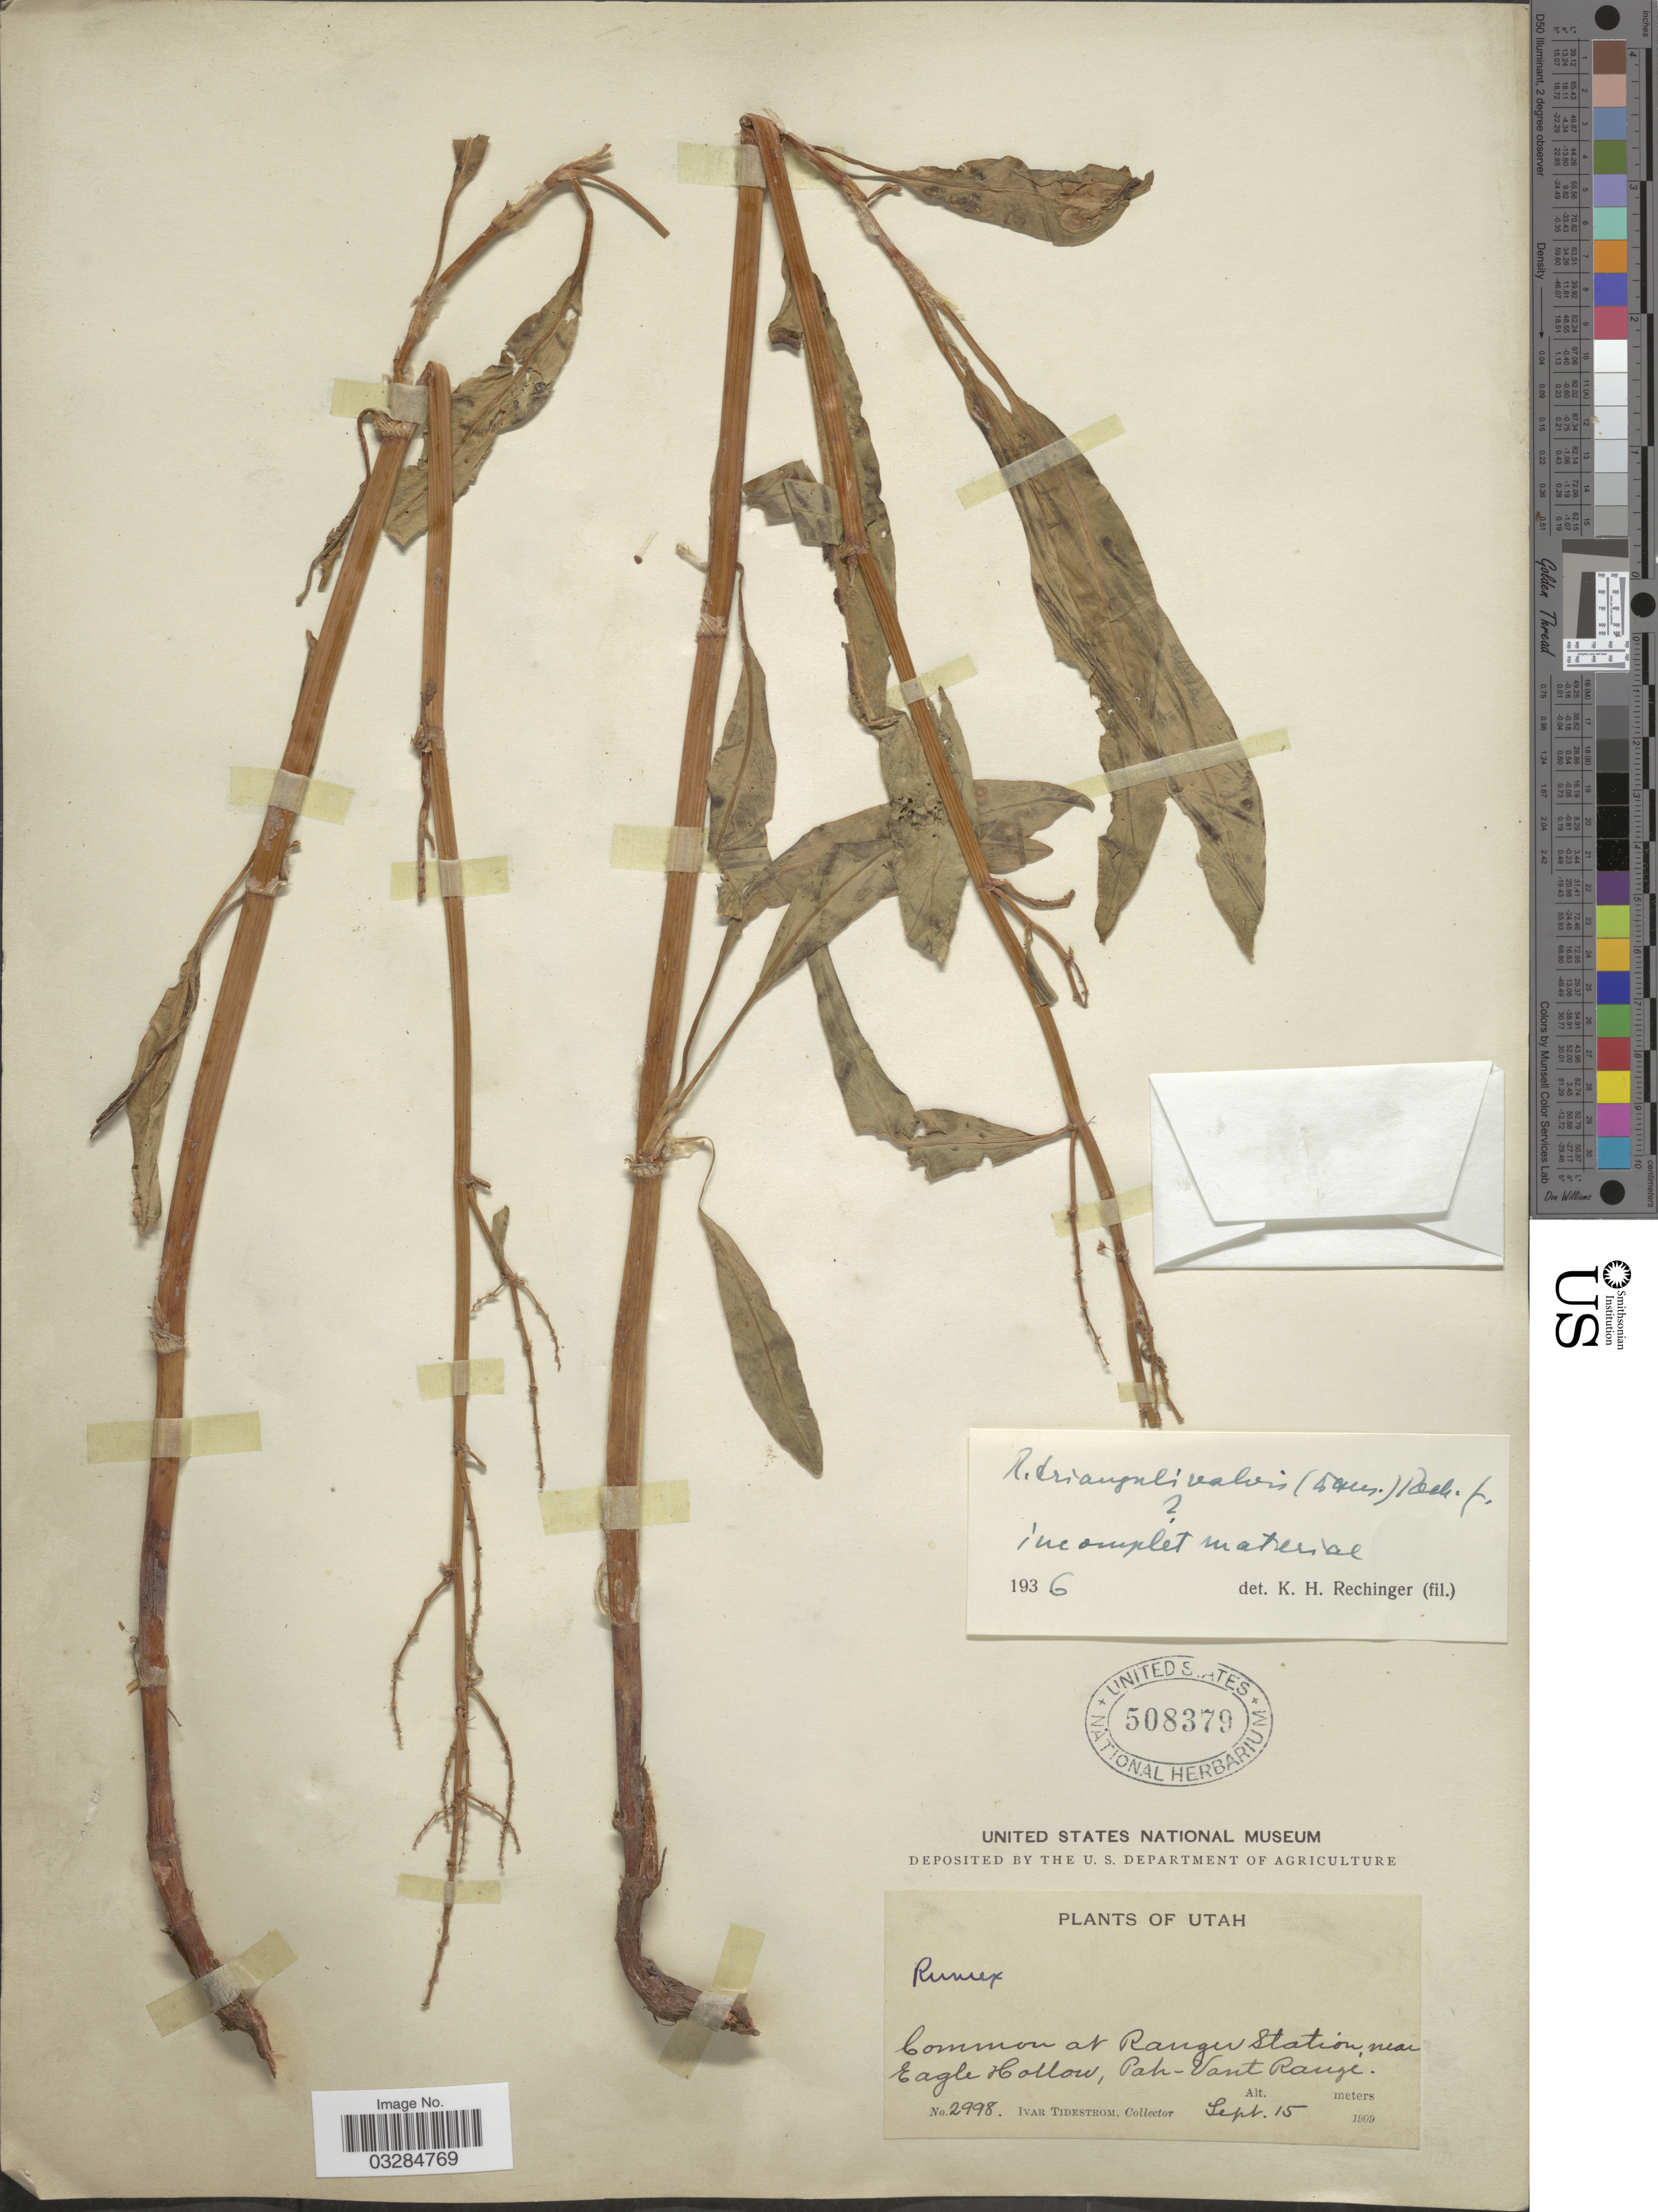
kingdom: Plantae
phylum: Tracheophyta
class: Magnoliopsida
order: Caryophyllales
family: Polygonaceae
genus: Rumex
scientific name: Rumex triangulivalvis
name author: (Danser) Rech. f.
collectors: I. F. Tidestrom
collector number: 2998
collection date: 1909-09-15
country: United States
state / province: Utah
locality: Ranger Station, near Eagle Hollow, Pah-Vant Range.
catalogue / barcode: US 508379